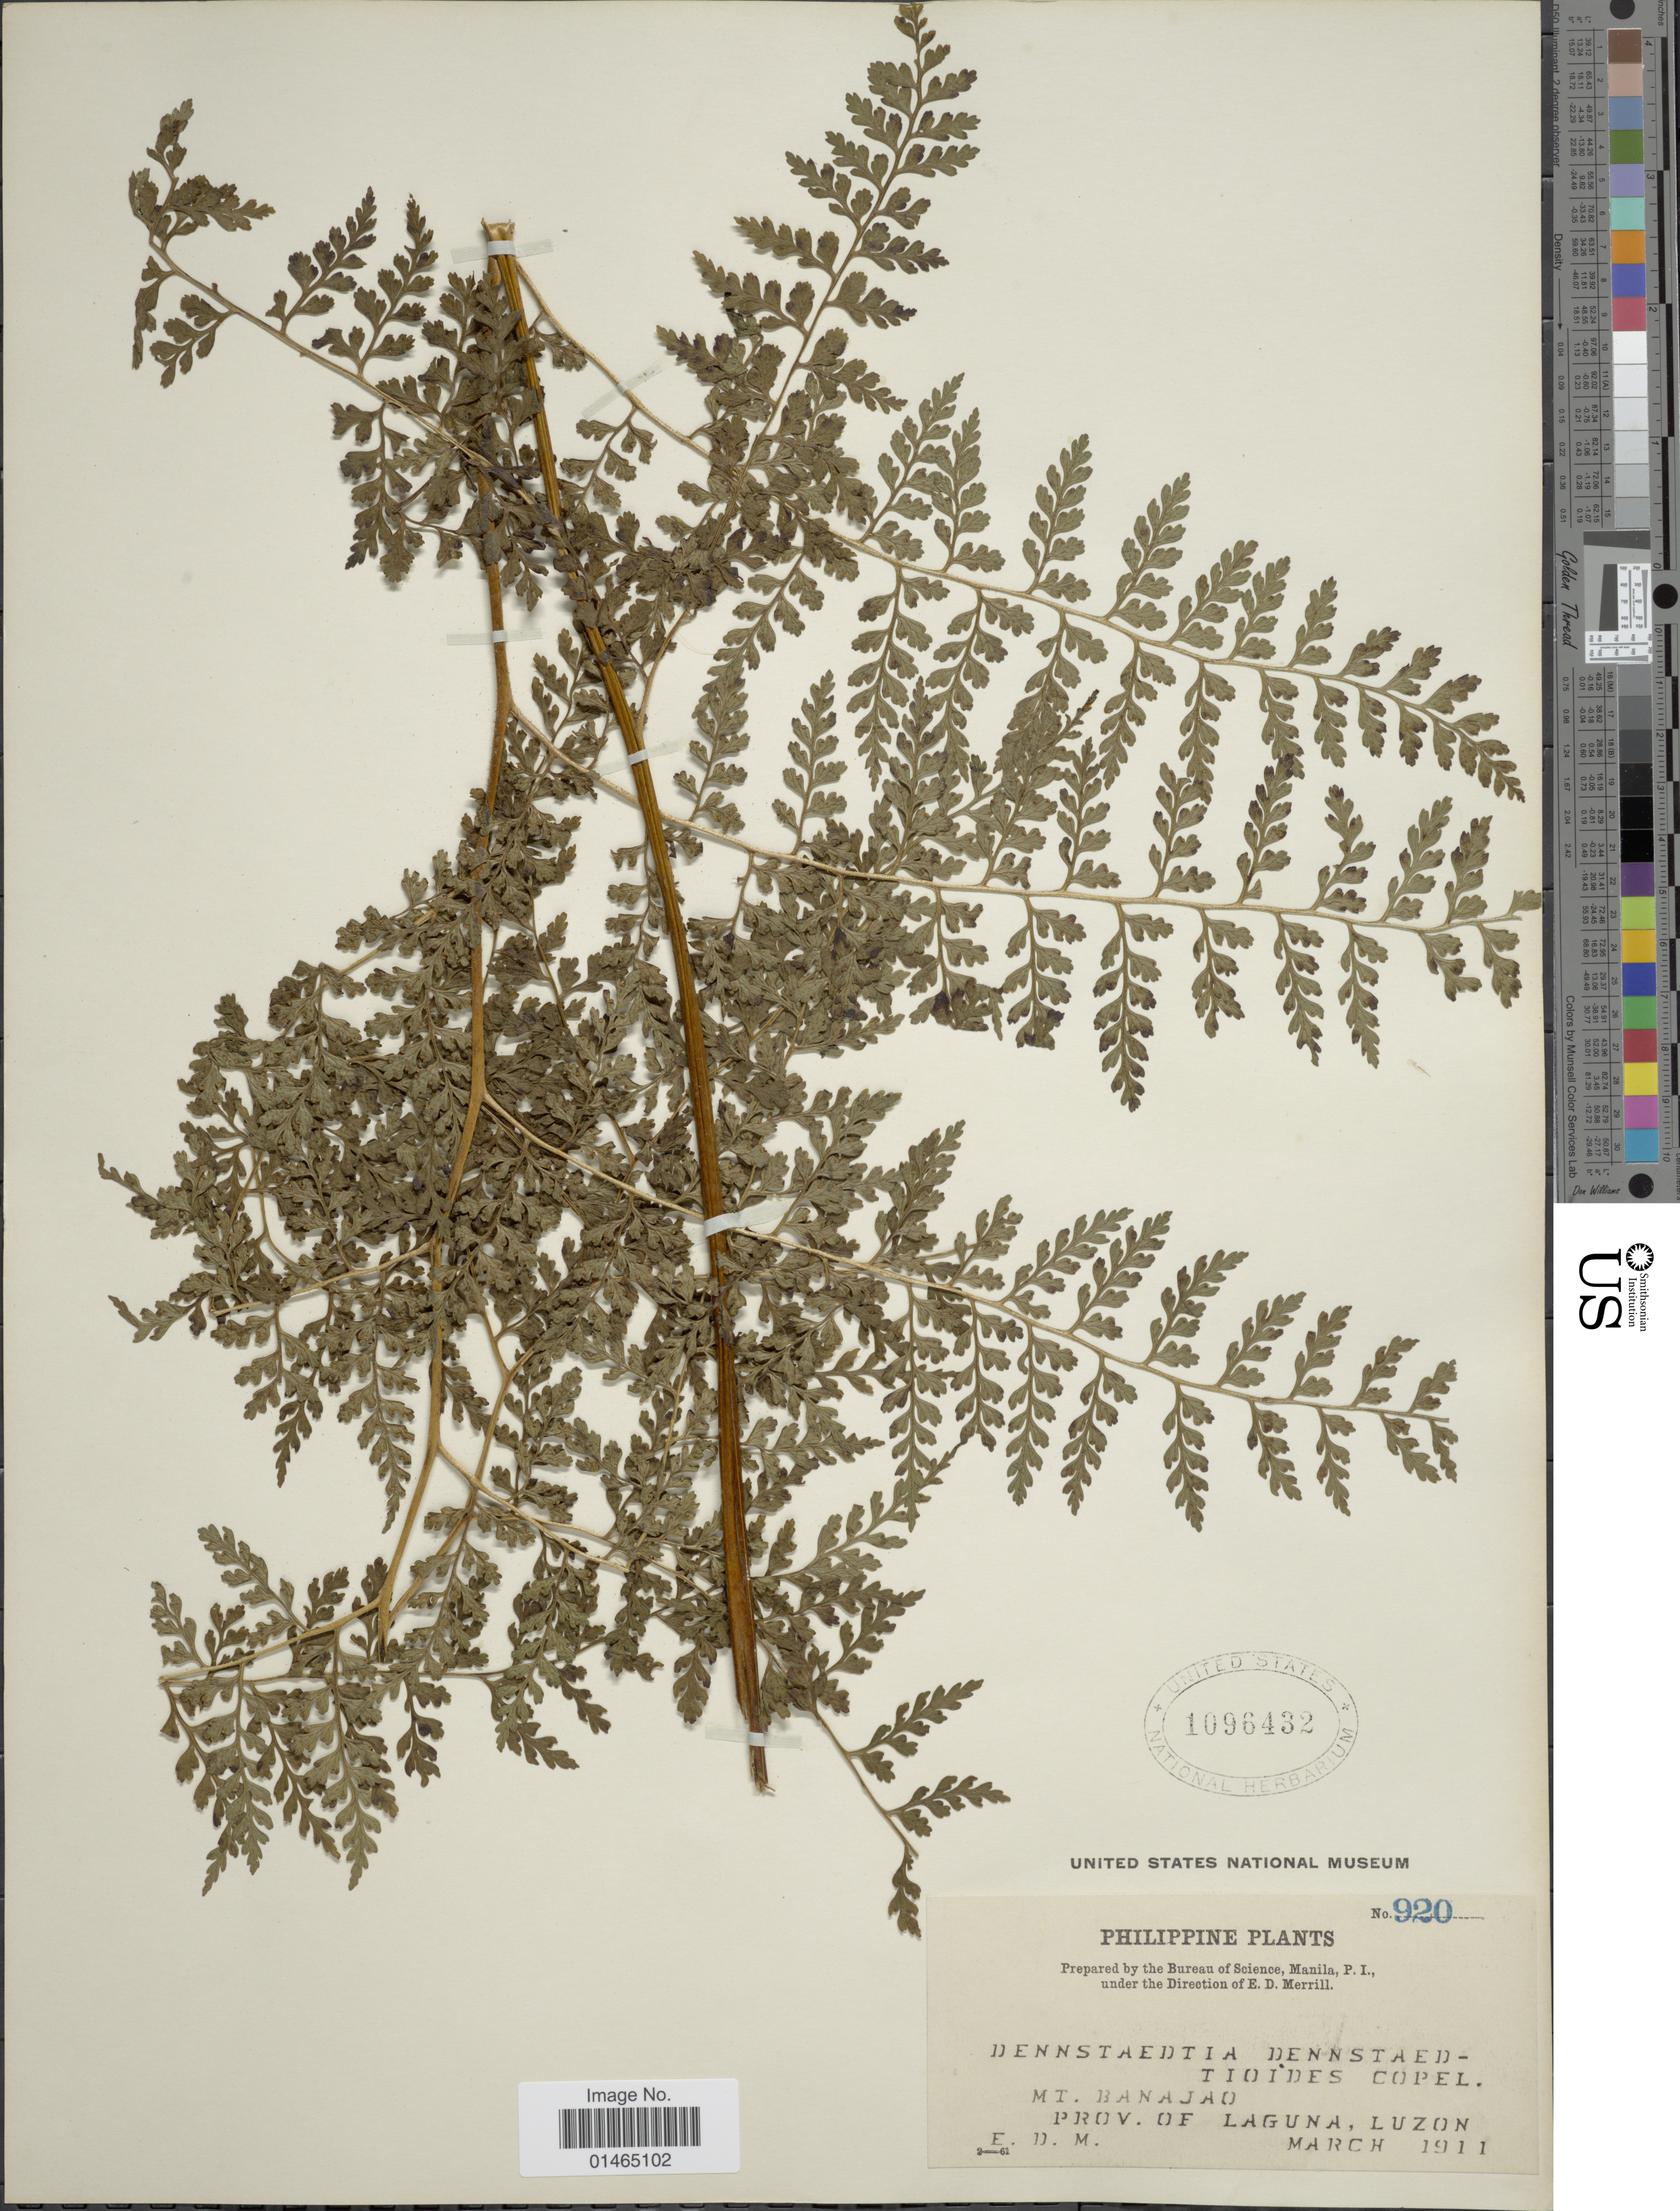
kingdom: Plantae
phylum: Tracheophyta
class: Polypodiopsida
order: Polypodiales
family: Dennstaedtiaceae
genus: Dennstaedtia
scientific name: Dennstaedtia dennstaedtioides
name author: (Copel.) Copel.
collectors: E. D. Merrill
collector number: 920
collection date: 1911-03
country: Philippines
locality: Mt. Banajao. Prov. of Laguna, Luzon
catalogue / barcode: US 1096432